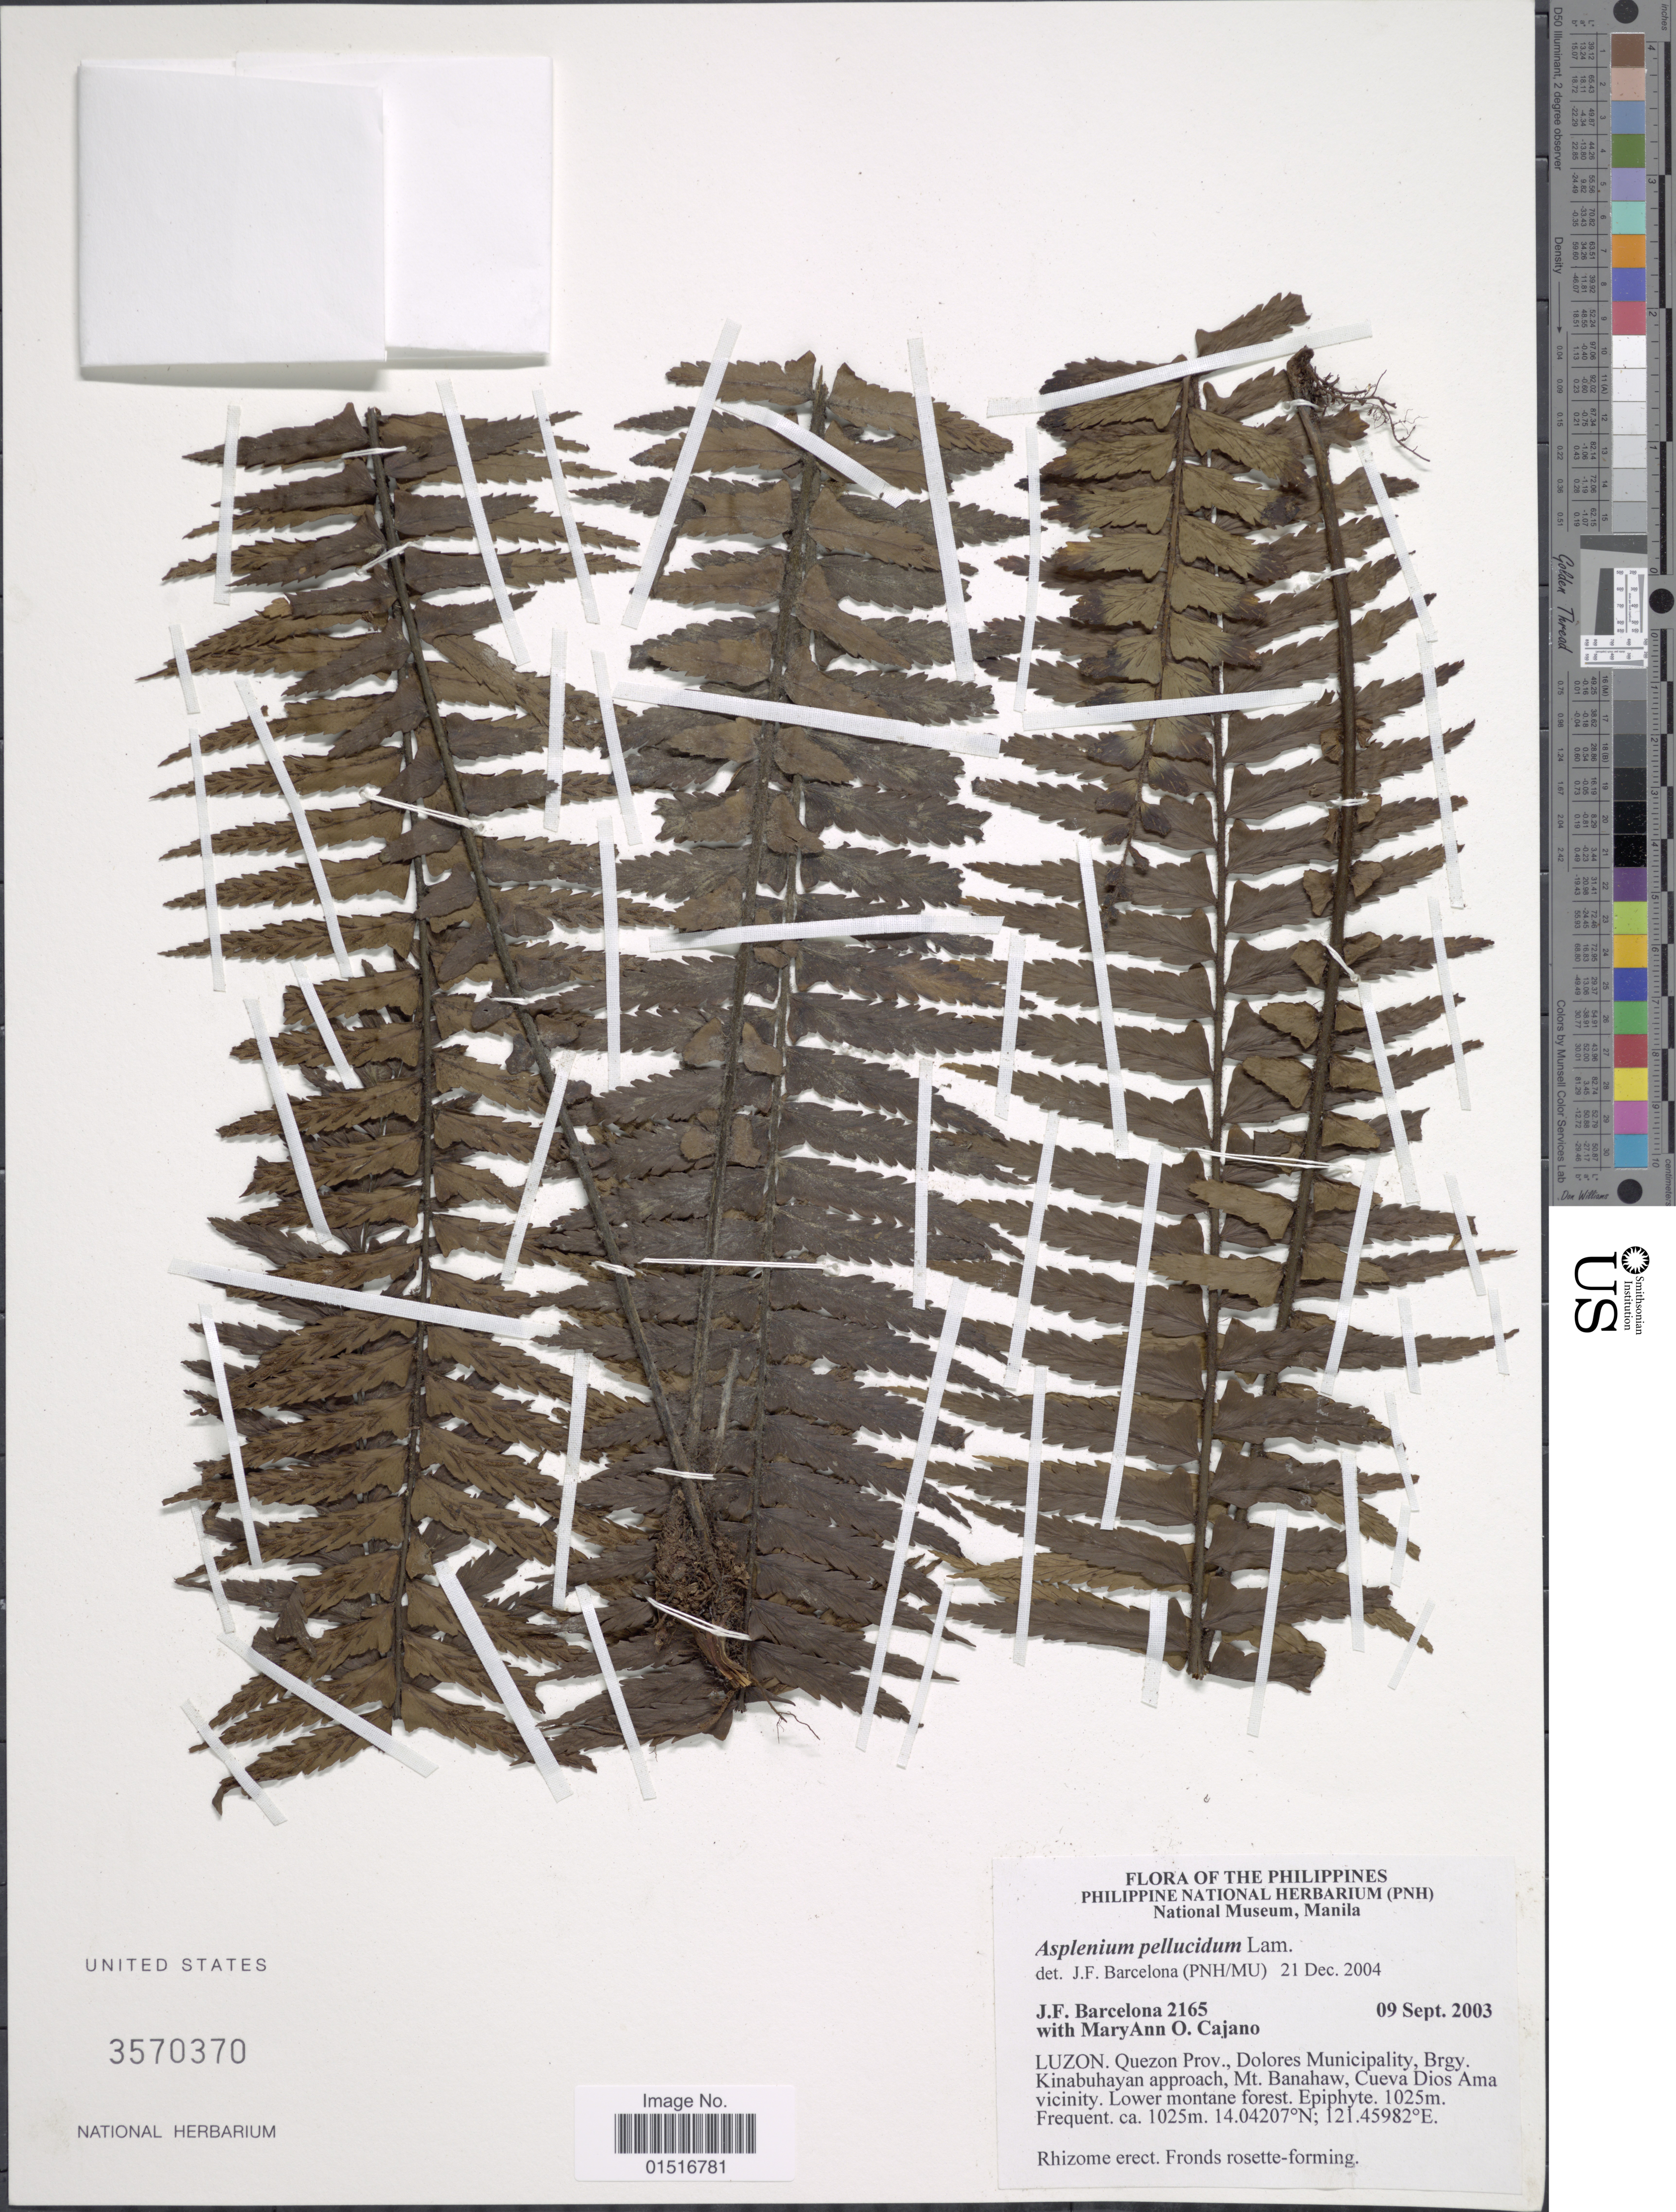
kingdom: Plantae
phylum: Tracheophyta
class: Polypodiopsida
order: Polypodiales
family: Aspleniaceae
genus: Asplenium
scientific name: Asplenium pellucidum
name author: Lam.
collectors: J. F. Barcelona & M. Cajano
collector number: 2165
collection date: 2003-09-09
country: Philippines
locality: Luzon. Quezon Prov., Dolores Municipality, Brgy. Kinabuhayan approach, Mt. Banahaw, Cueva Dios Ama vicinity. Lower montane forest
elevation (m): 1025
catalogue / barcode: US 3570370